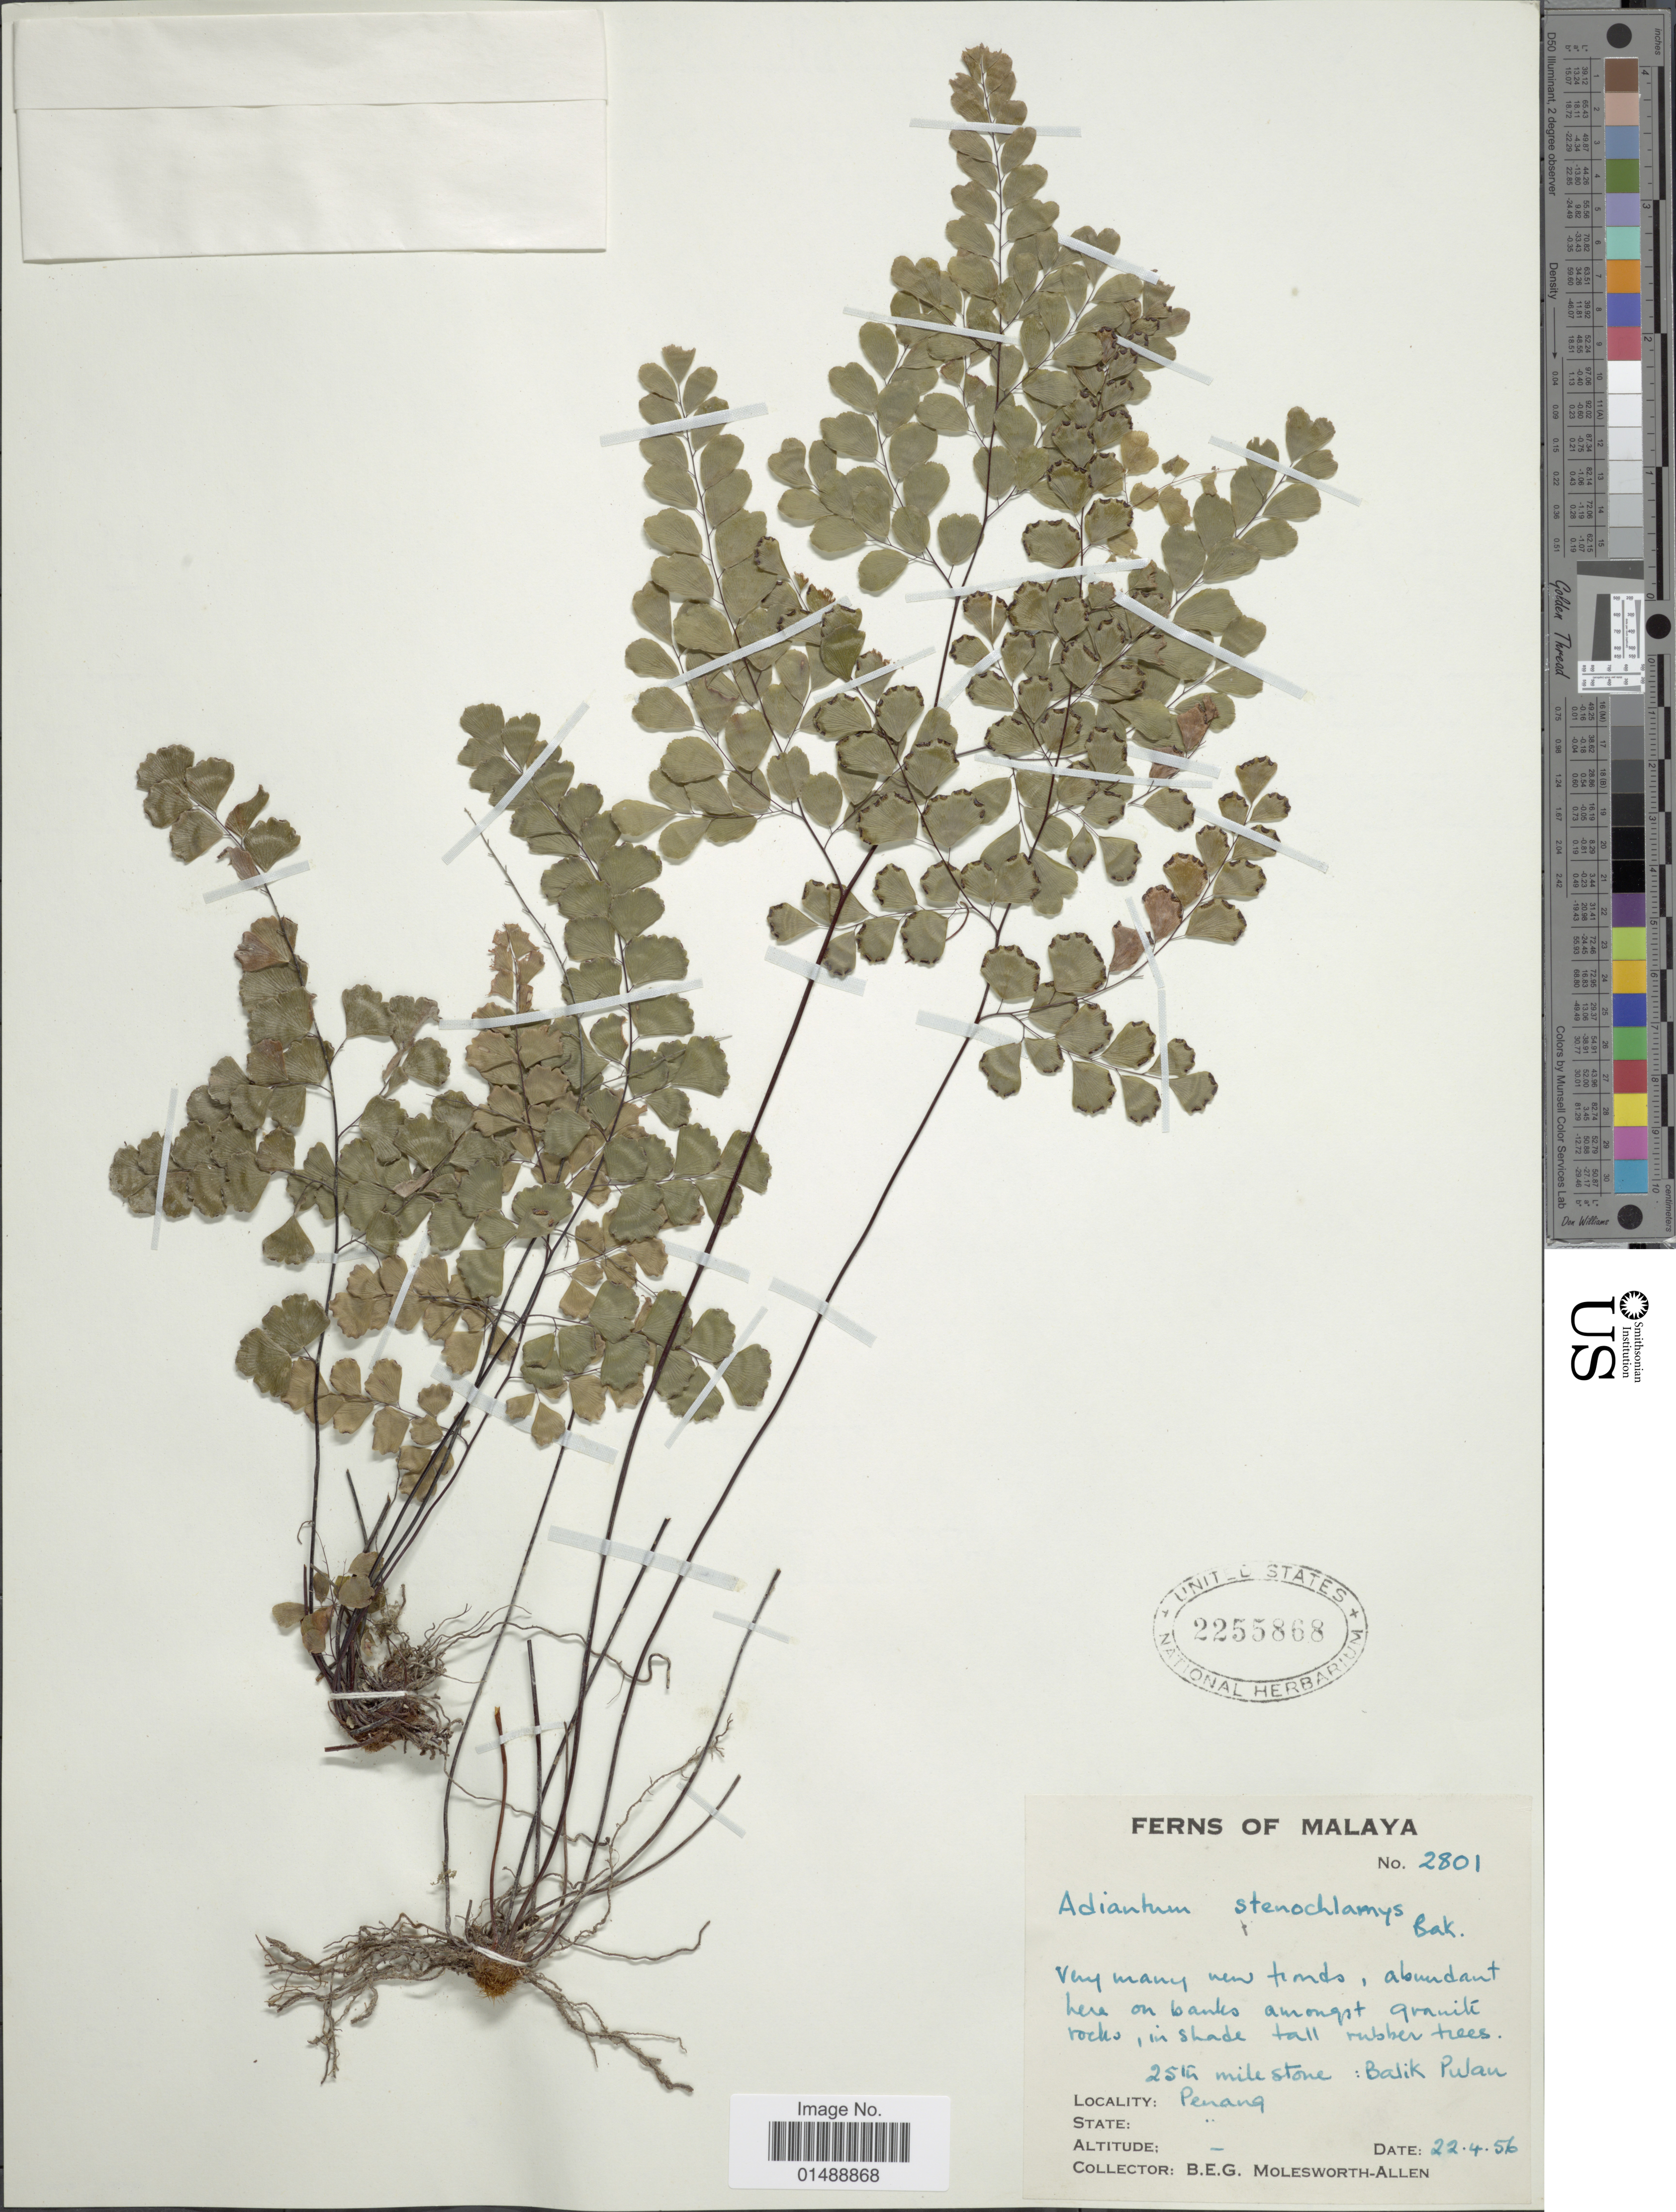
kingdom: Plantae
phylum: Tracheophyta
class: Polypodiopsida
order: Polypodiales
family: Pteridaceae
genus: Adiantum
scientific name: Adiantum stenochlamys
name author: Baker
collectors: B. E. G. Molesworth-Allen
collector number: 2801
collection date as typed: Transcribed d/m/y: 22/4/56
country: Malaysia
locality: Penang, 25th milestone: Balik Pulan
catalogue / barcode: US 2255868